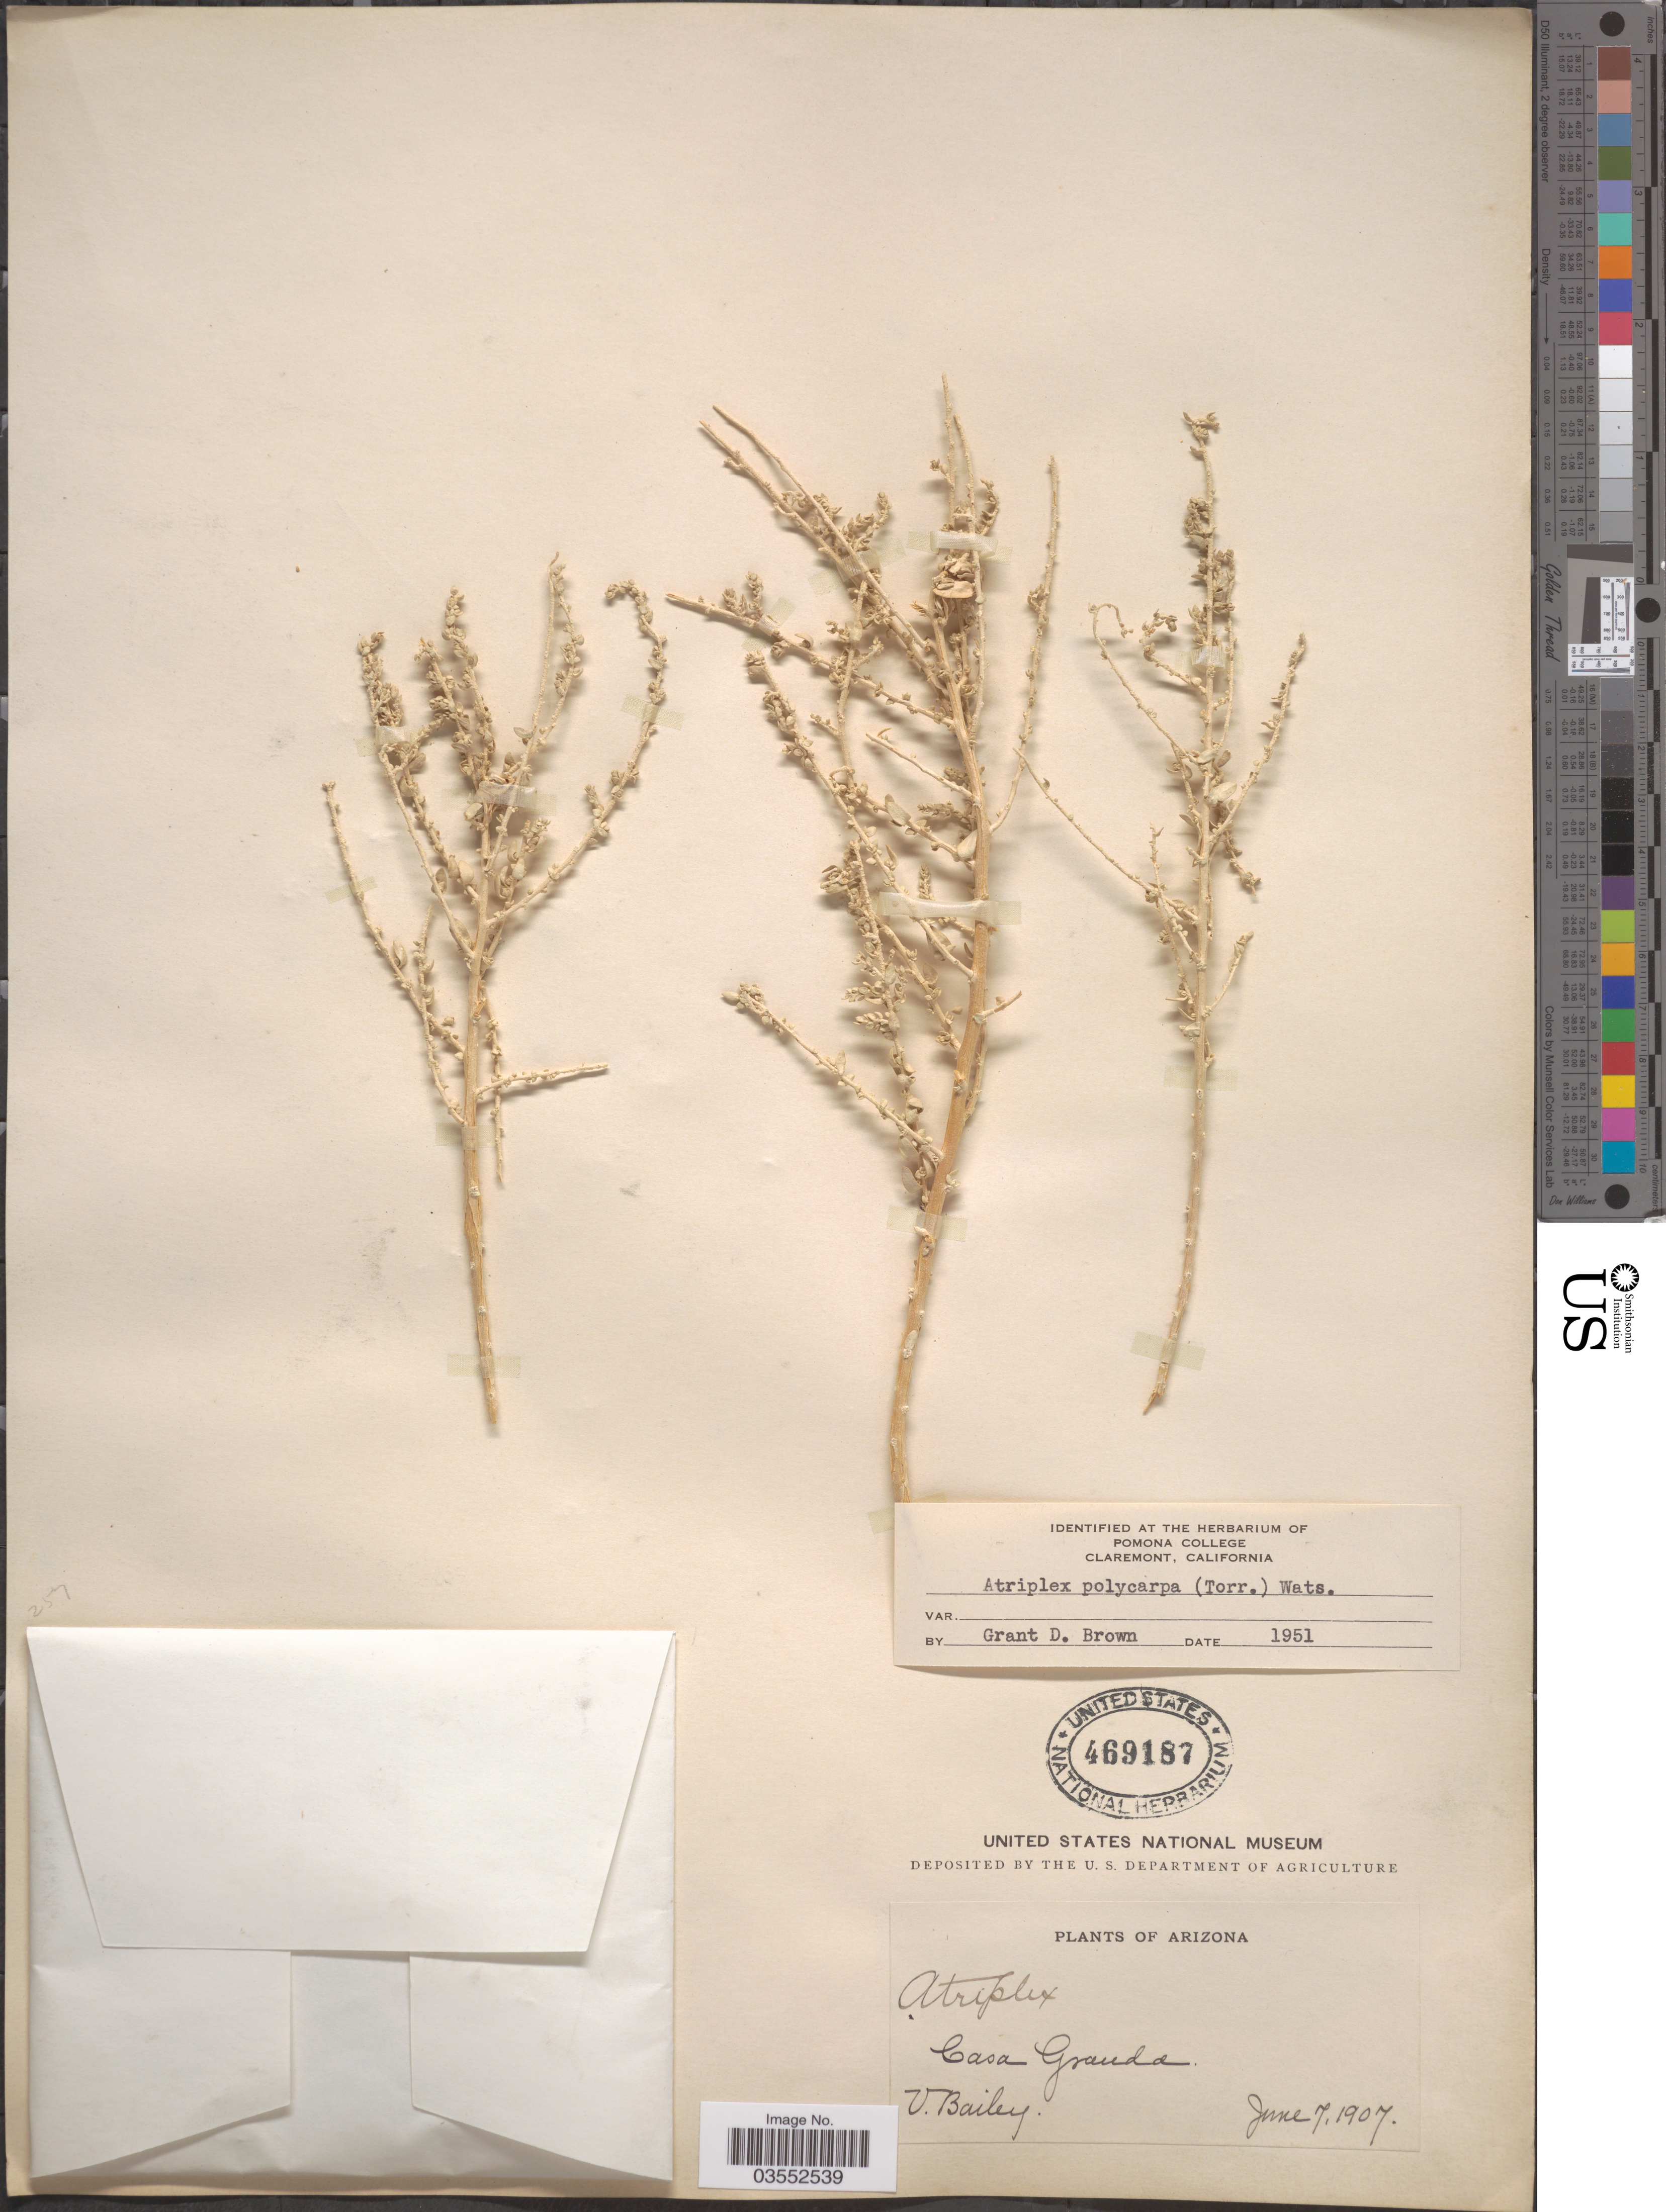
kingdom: Plantae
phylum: Tracheophyta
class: Magnoliopsida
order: Caryophyllales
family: Amaranthaceae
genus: Atriplex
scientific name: Atriplex polycarpa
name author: (Torr.) S. Watson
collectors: V. L. Bailey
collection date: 1907-06-07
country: United States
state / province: Arizona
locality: Casa Granda.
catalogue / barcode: US 469187